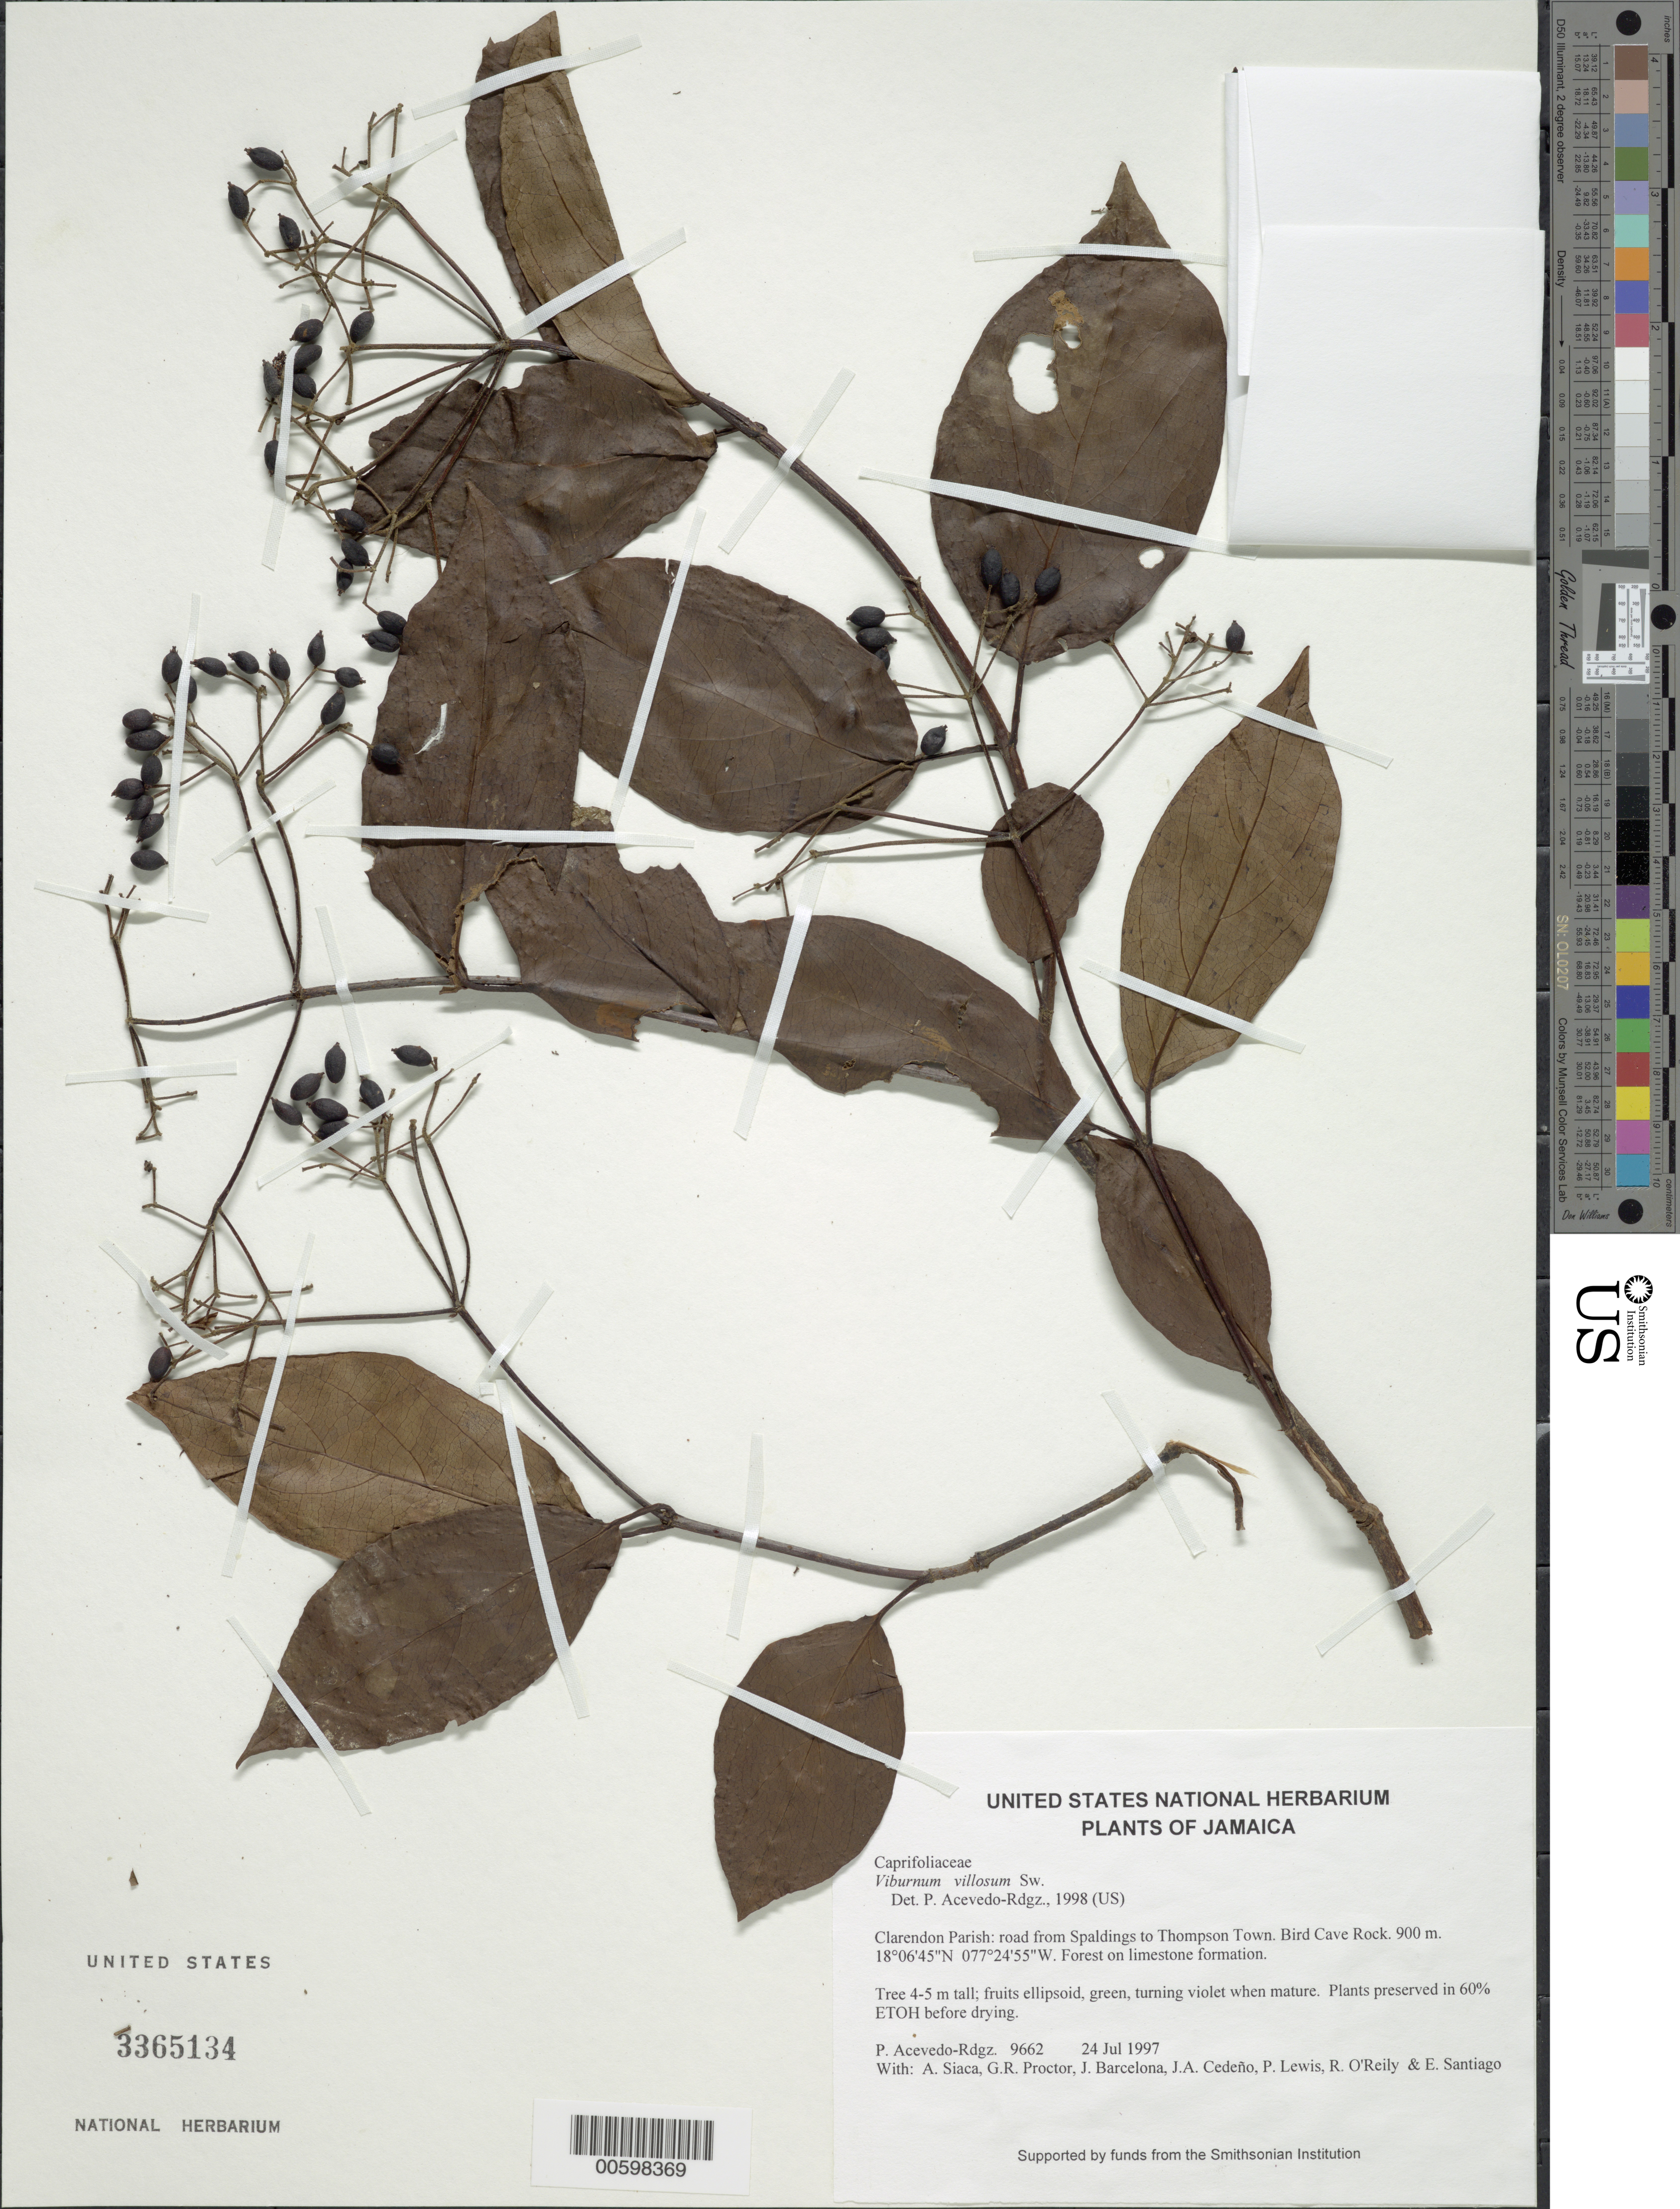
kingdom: Plantae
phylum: Tracheophyta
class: Magnoliopsida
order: Dipsacales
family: Viburnaceae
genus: Viburnum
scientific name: Viburnum villosum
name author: Sw.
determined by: Acevedo-Rodríguez, P., (BOT), Smithsonian Institution - National Museum of Natural History (UNITED STATES)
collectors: P. Acevedo-Rodr., A. Siaca, G. R. Proctor, J. Barcelona, J. A. Cedeño M., P. Lewis & R. O'Reilly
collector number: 9662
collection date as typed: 24 Jul 1997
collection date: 1997-07-24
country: Jamaica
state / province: Clarendon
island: Jamaica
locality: Clarendon Parish: road from Spaldings to Thompson Town. Bird Cave Rock.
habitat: Forest on limestone formation.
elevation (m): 900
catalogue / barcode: US 3365134